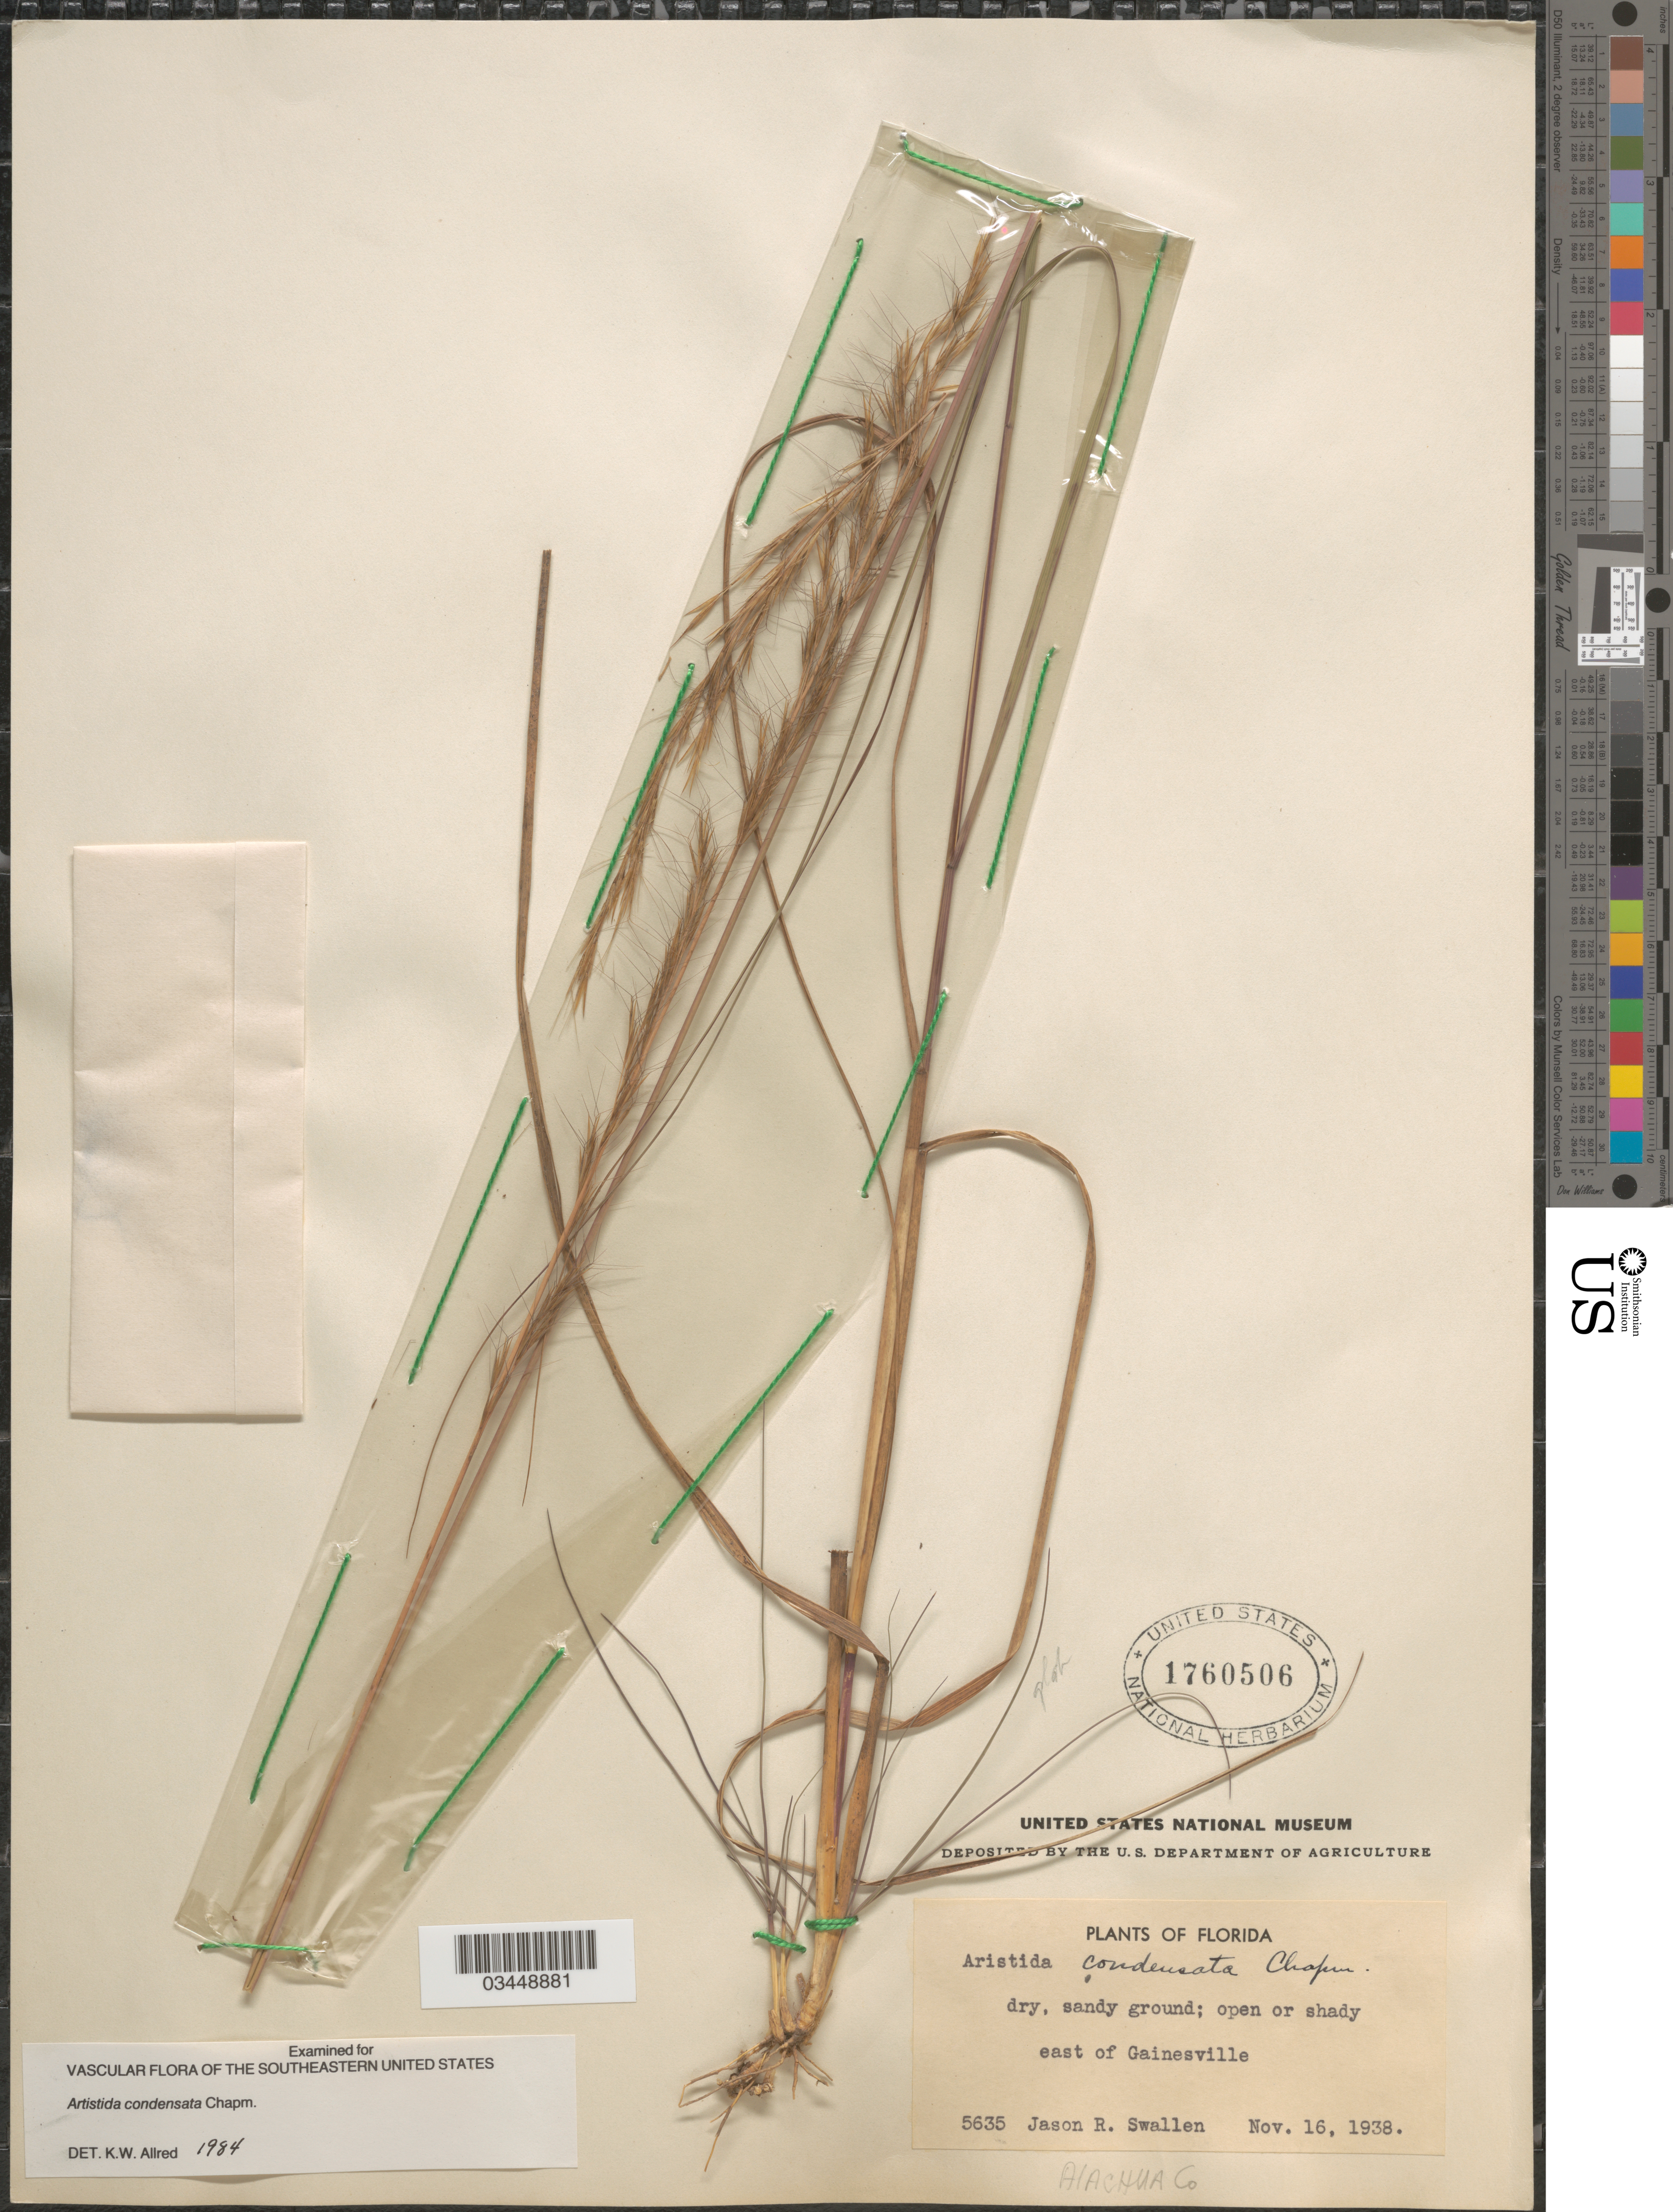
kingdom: Plantae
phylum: Tracheophyta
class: Liliopsida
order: Poales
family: Poaceae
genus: Aristida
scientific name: Aristida condensata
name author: Chapm.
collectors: J. R. Swallen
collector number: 5635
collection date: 1938-11-16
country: United States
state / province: Florida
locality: Dry, sandy ground; open or shady east of Gainesville. Alachua Co.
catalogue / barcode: US 1760506